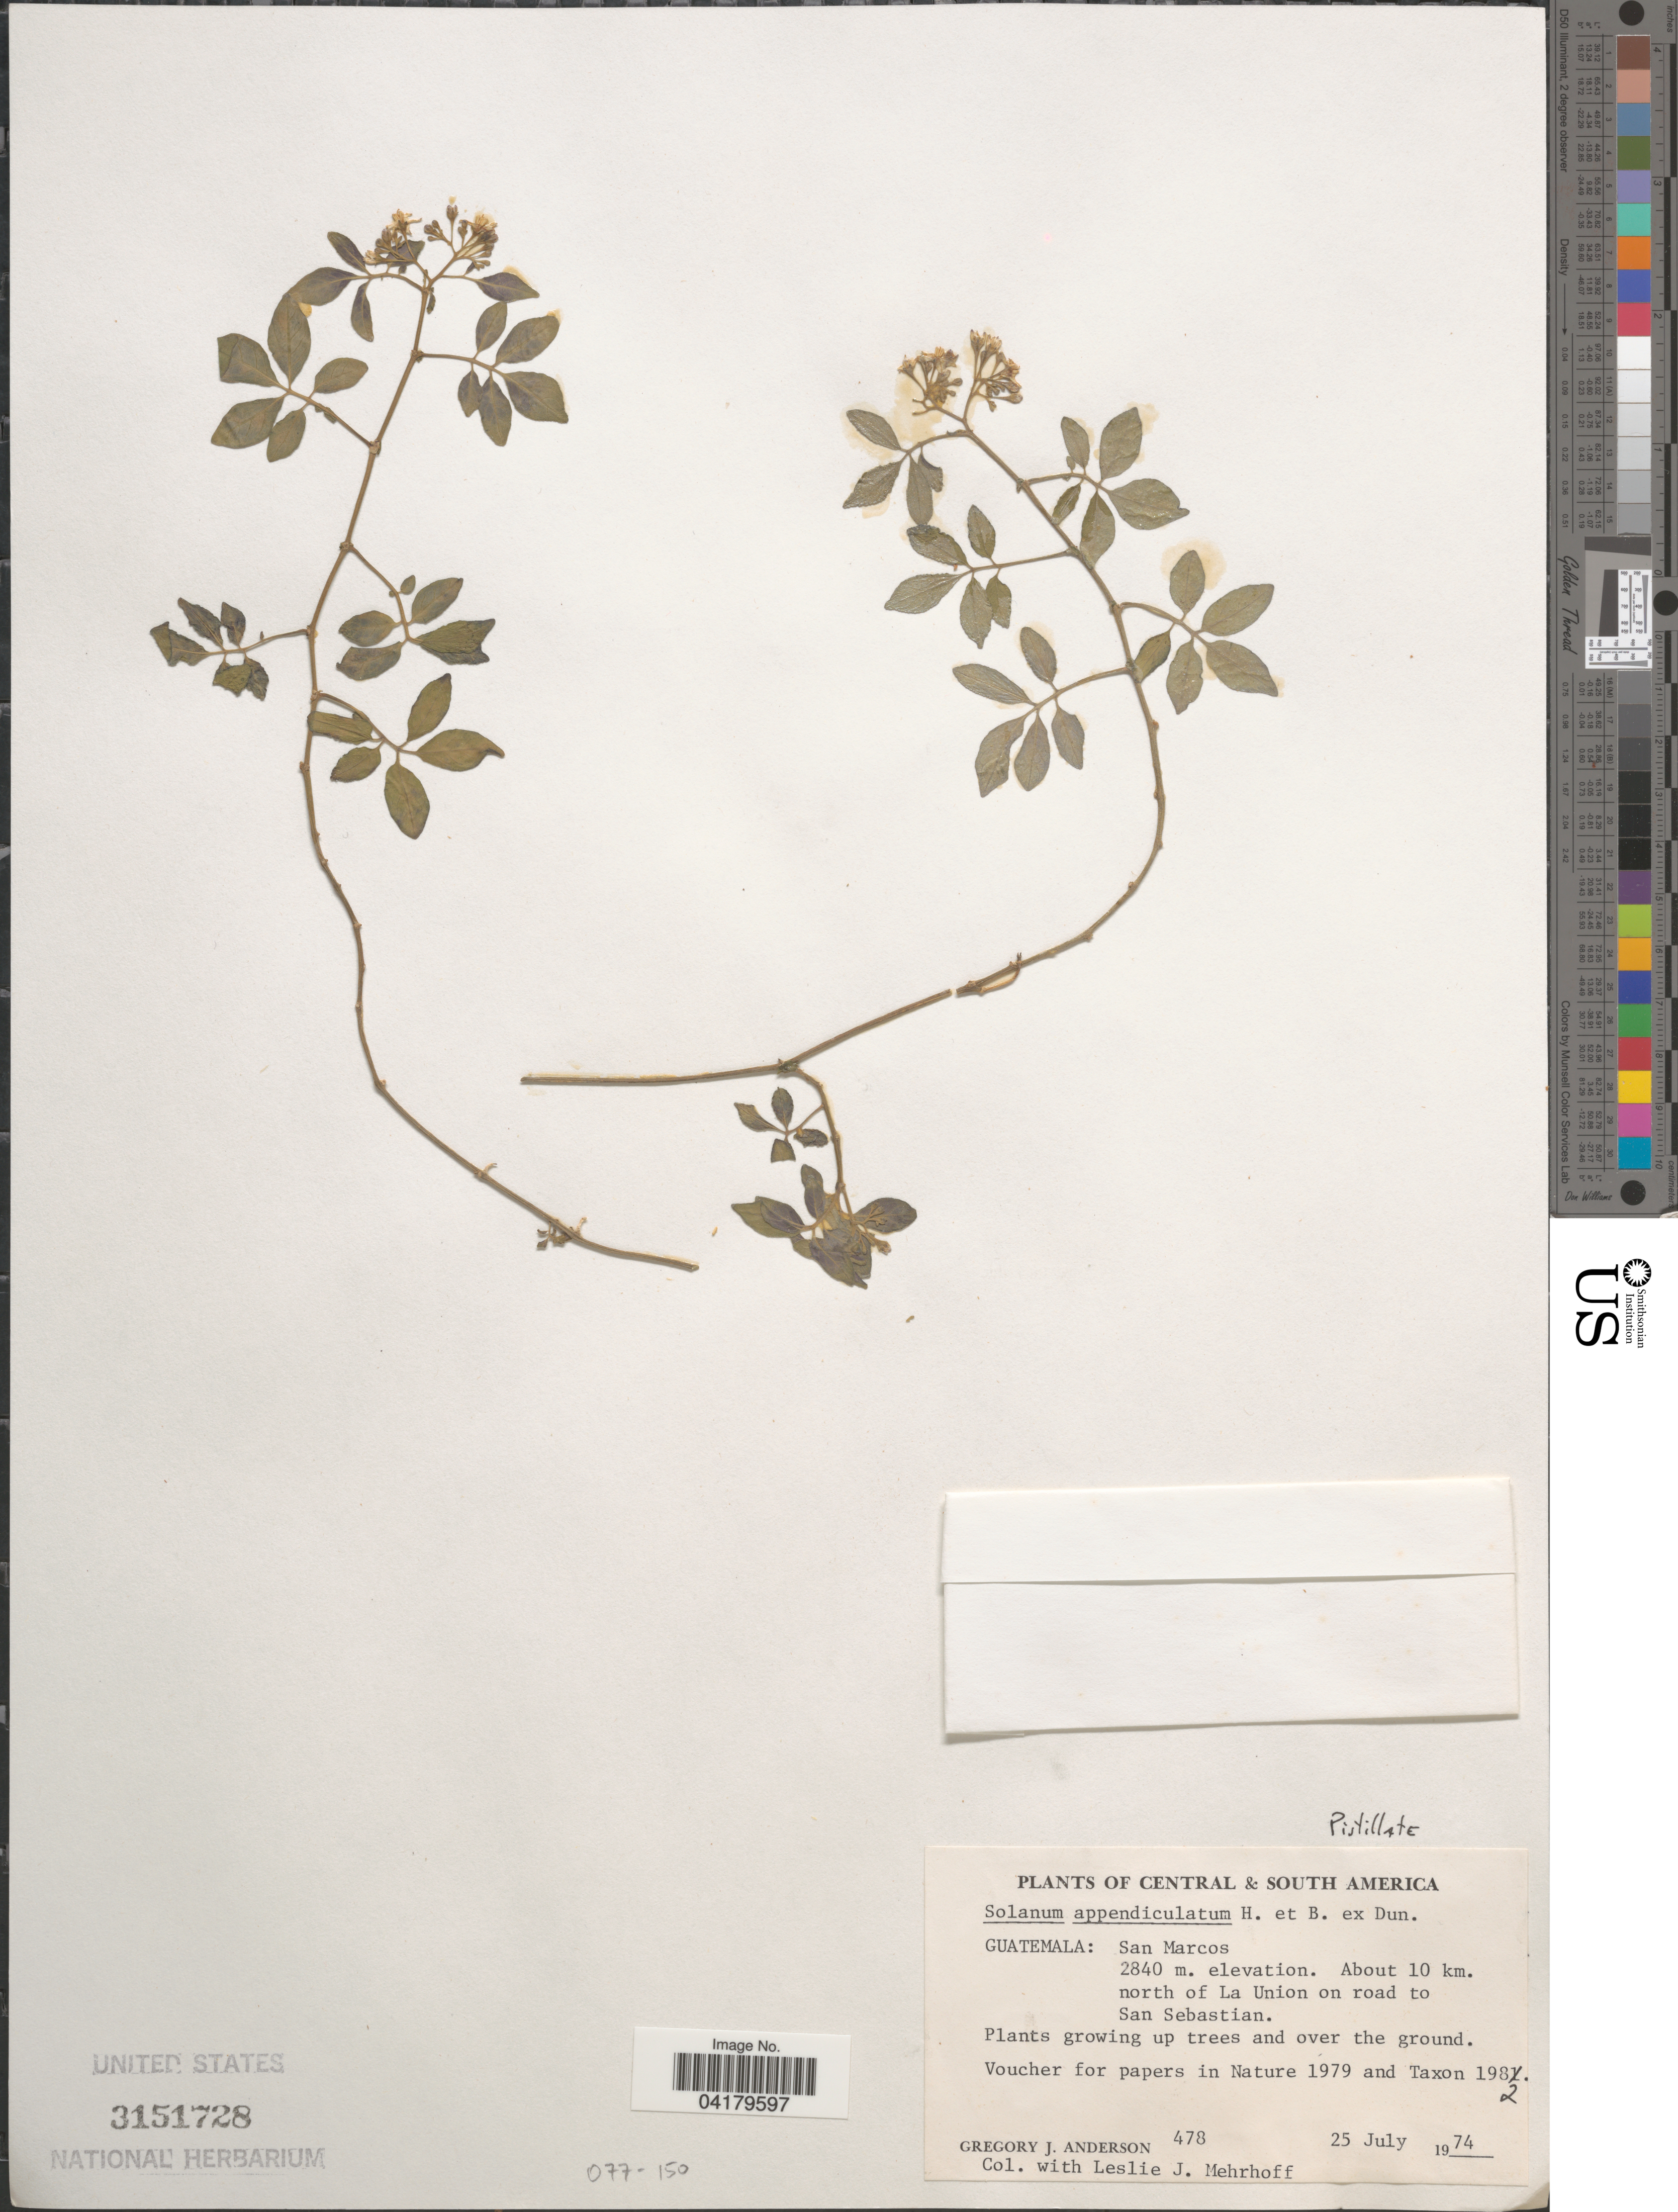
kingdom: Plantae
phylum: Tracheophyta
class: Magnoliopsida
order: Solanales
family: Solanaceae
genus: Solanum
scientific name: Solanum appendiculatum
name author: Humb. & Bonpl. ex Dunal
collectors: G. J. Anderson & L. Mehrhoff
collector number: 478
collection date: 1974-07-25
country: Guatemala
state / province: San Marcos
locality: About 10 km. north of La Union on road to San Sebastian.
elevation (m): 2840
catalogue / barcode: US 3151728